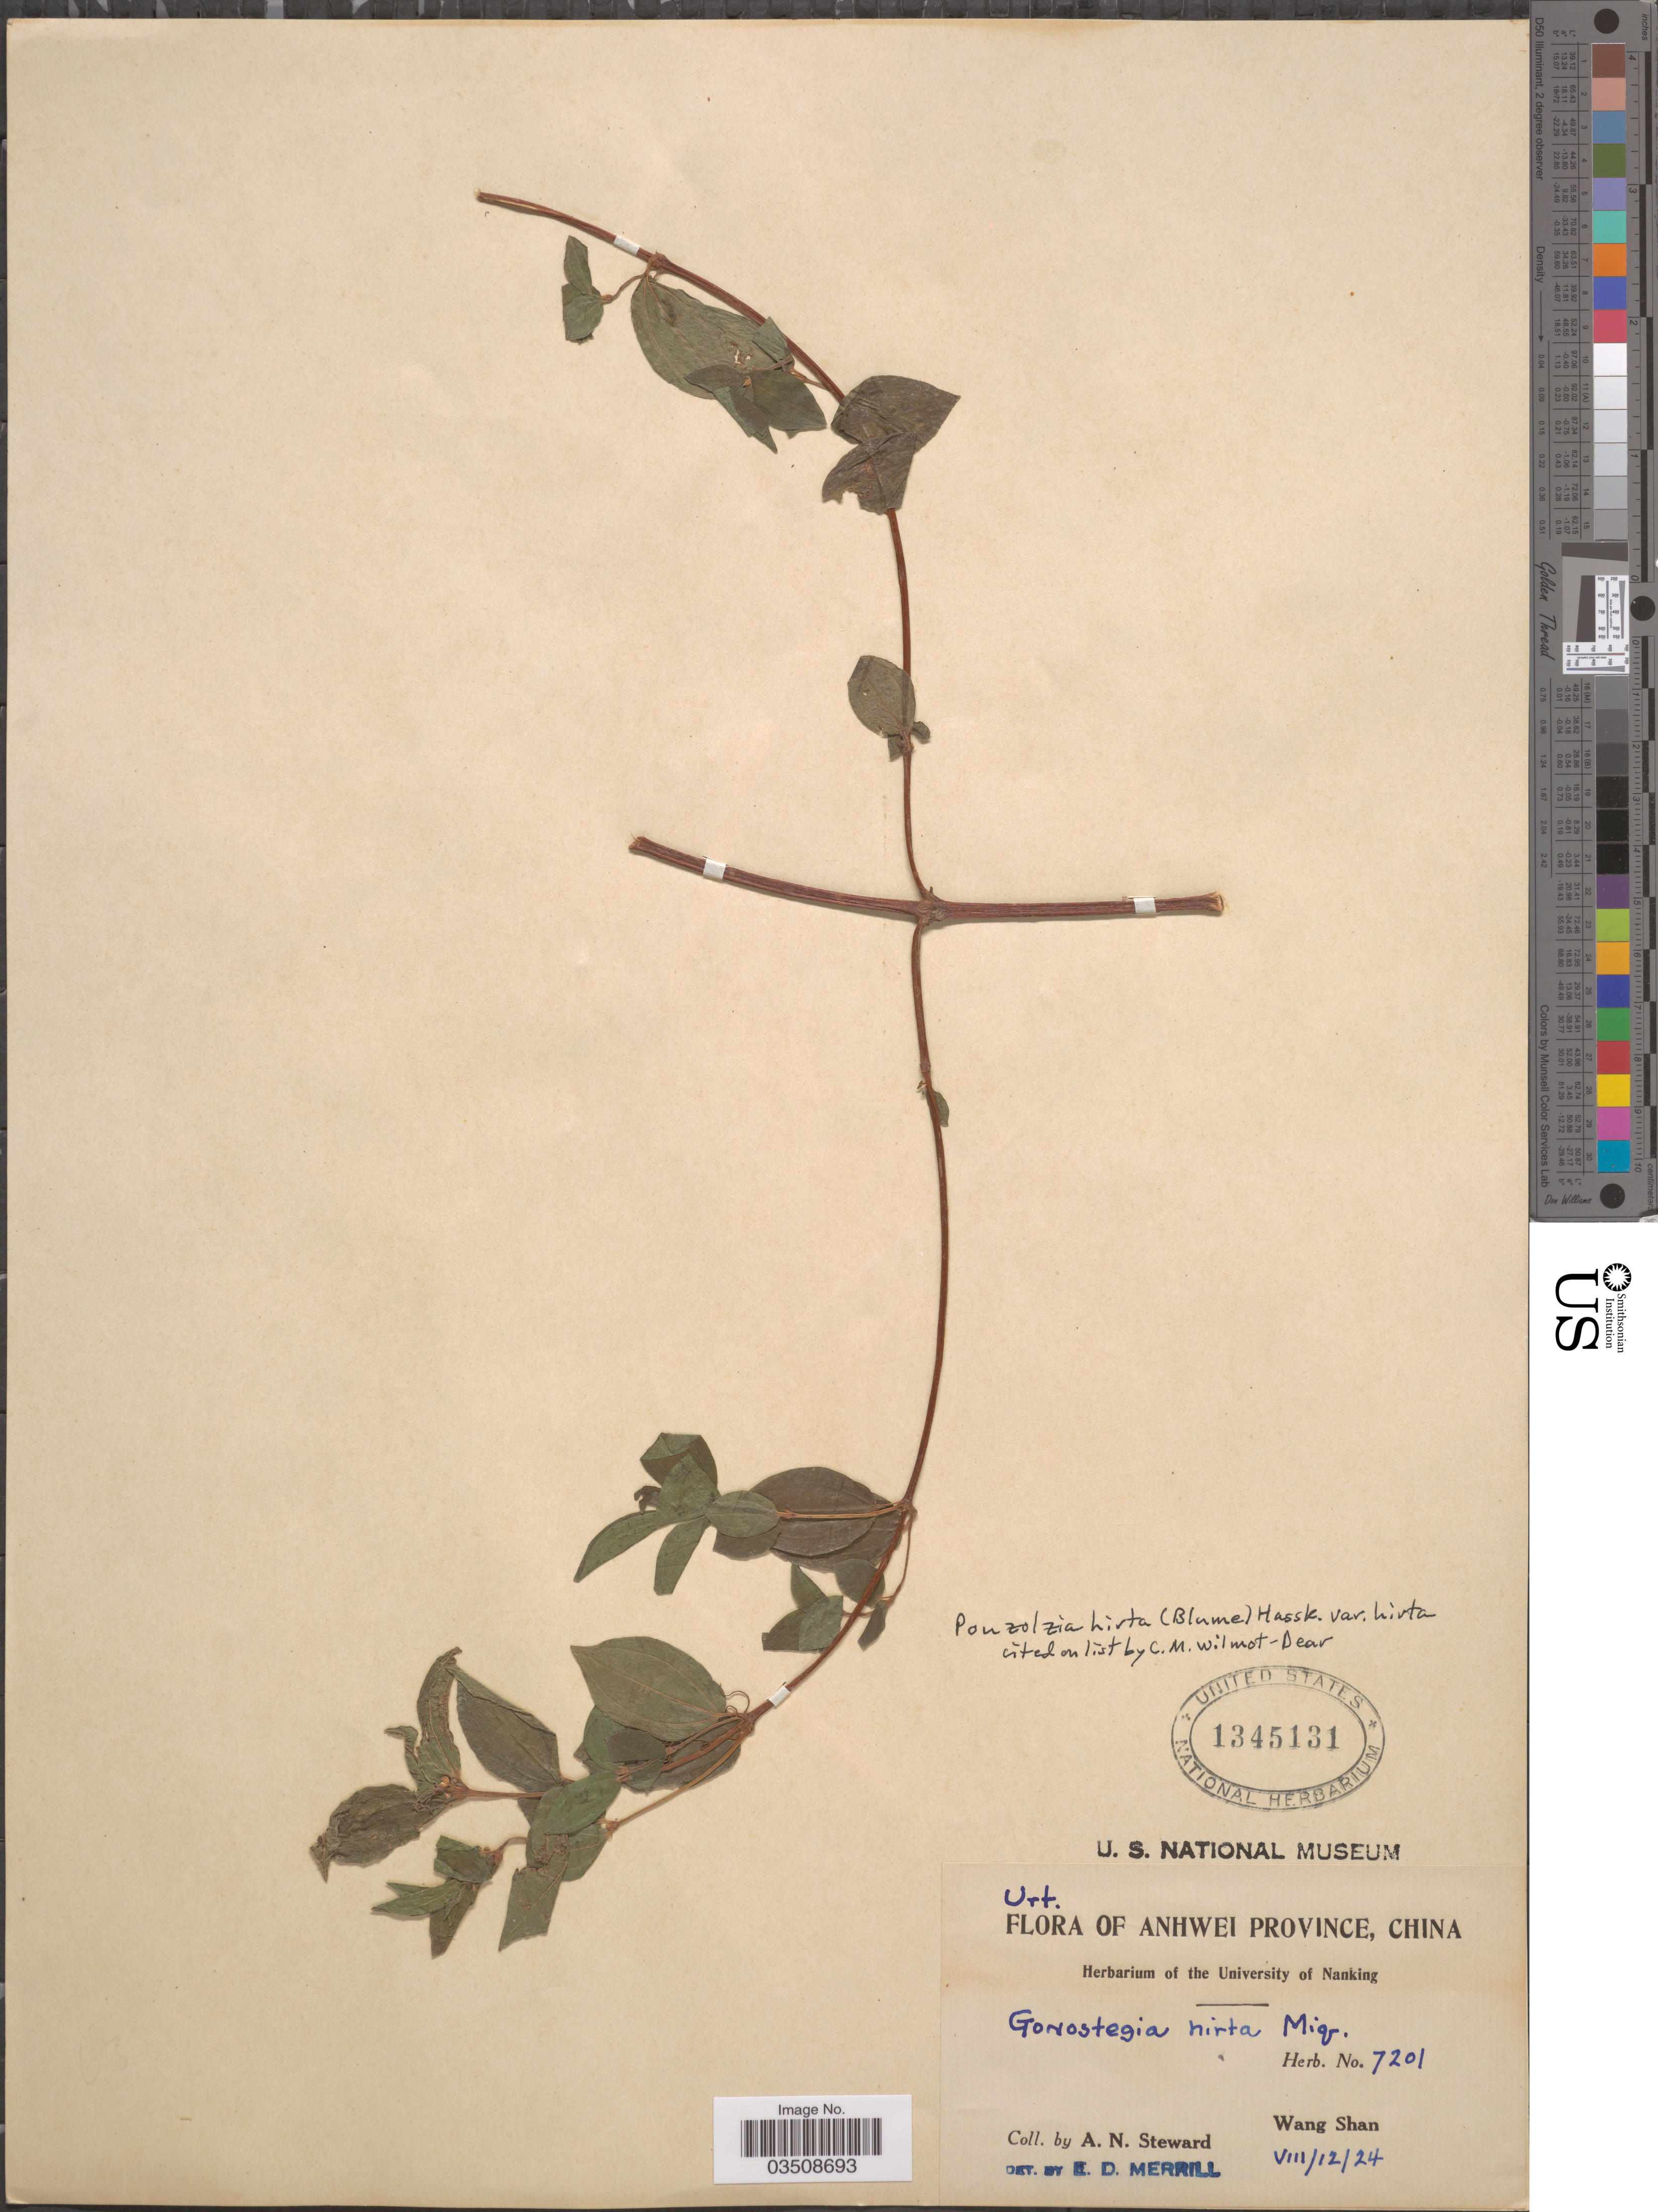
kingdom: Plantae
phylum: Tracheophyta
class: Magnoliopsida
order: Rosales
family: Urticaceae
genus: Gonostegia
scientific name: Gonostegia triandra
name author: (Blume) Miq.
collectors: A. N. Steward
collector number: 7201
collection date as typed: Transcribed d/m/y: 12/8/24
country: China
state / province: Anhui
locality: Anhwei Province. Wang Shan.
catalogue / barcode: US 1345131